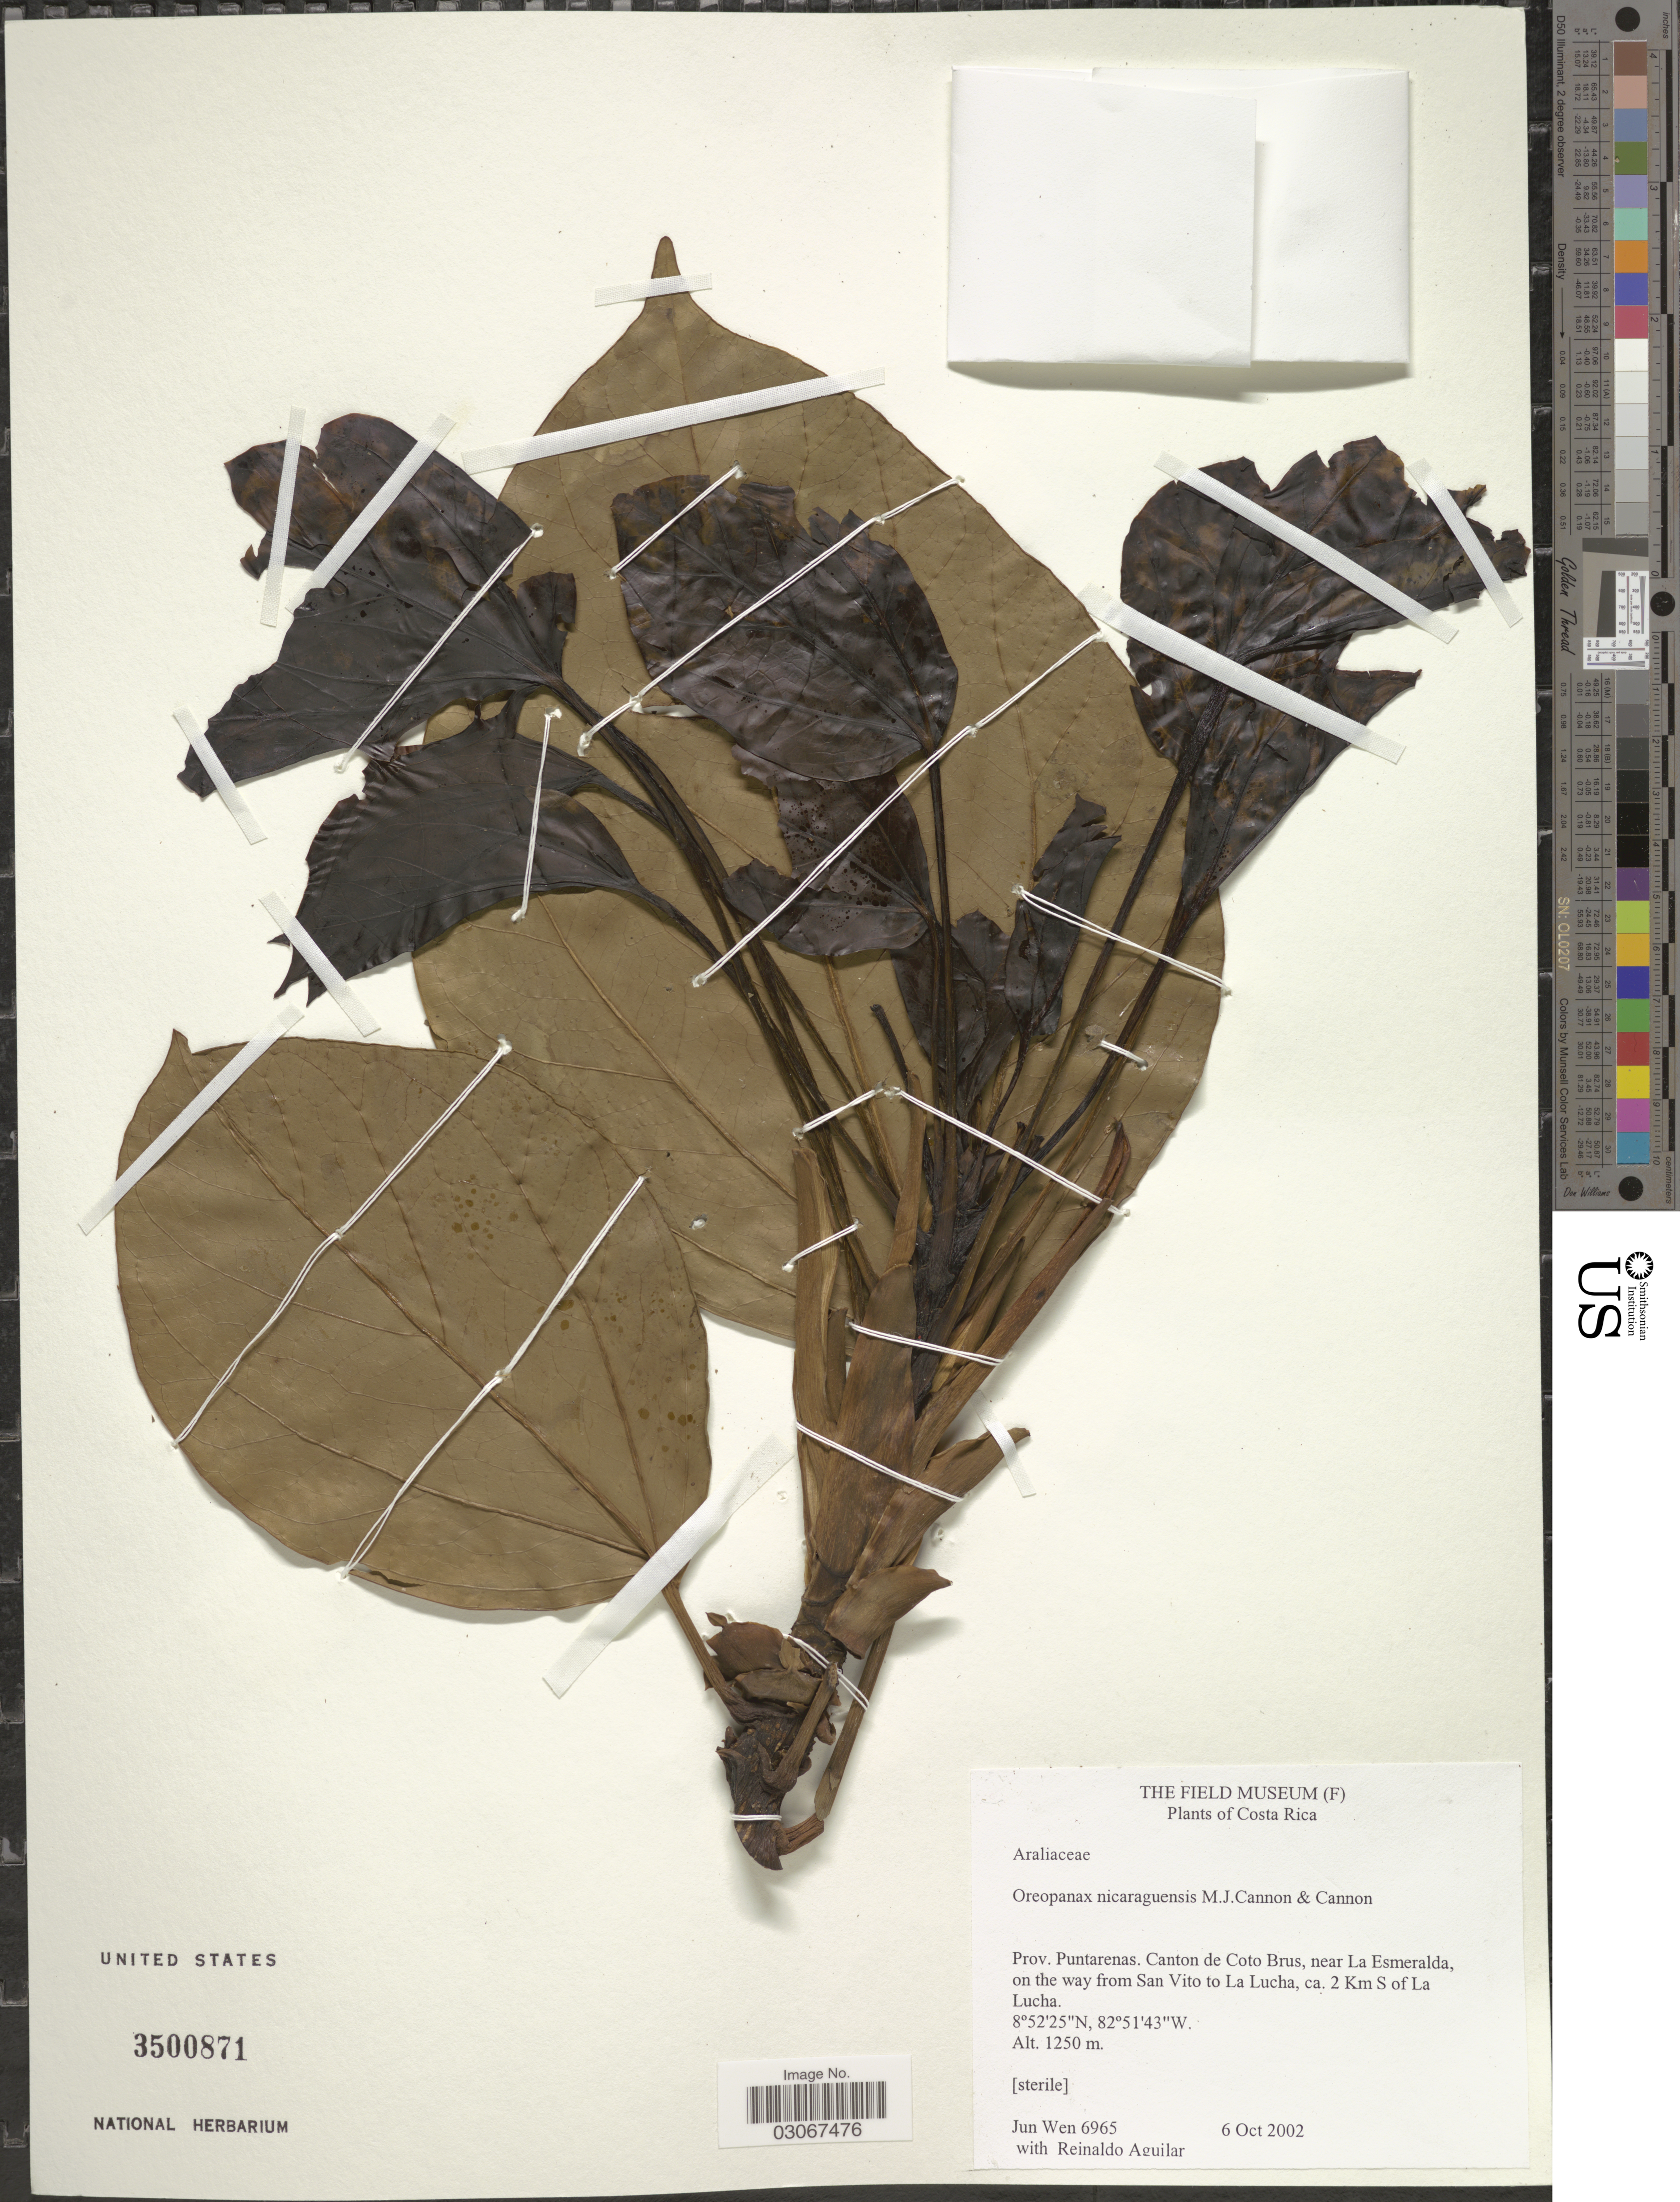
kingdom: Plantae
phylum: Tracheophyta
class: Magnoliopsida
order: Apiales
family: Araliaceae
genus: Oreopanax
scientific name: Oreopanax nicaraguensis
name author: M.J. Cannon & J. Cannon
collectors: J. Wen & R. Aguilar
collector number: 6965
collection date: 2002-10-06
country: Costa Rica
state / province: Puntarenas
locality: Cantón de Coto Brus, near La Esmeralda, on the way from San Vito to La Lucha, ca. 2 Km S of La Lucha.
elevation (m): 1250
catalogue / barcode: US 3500871